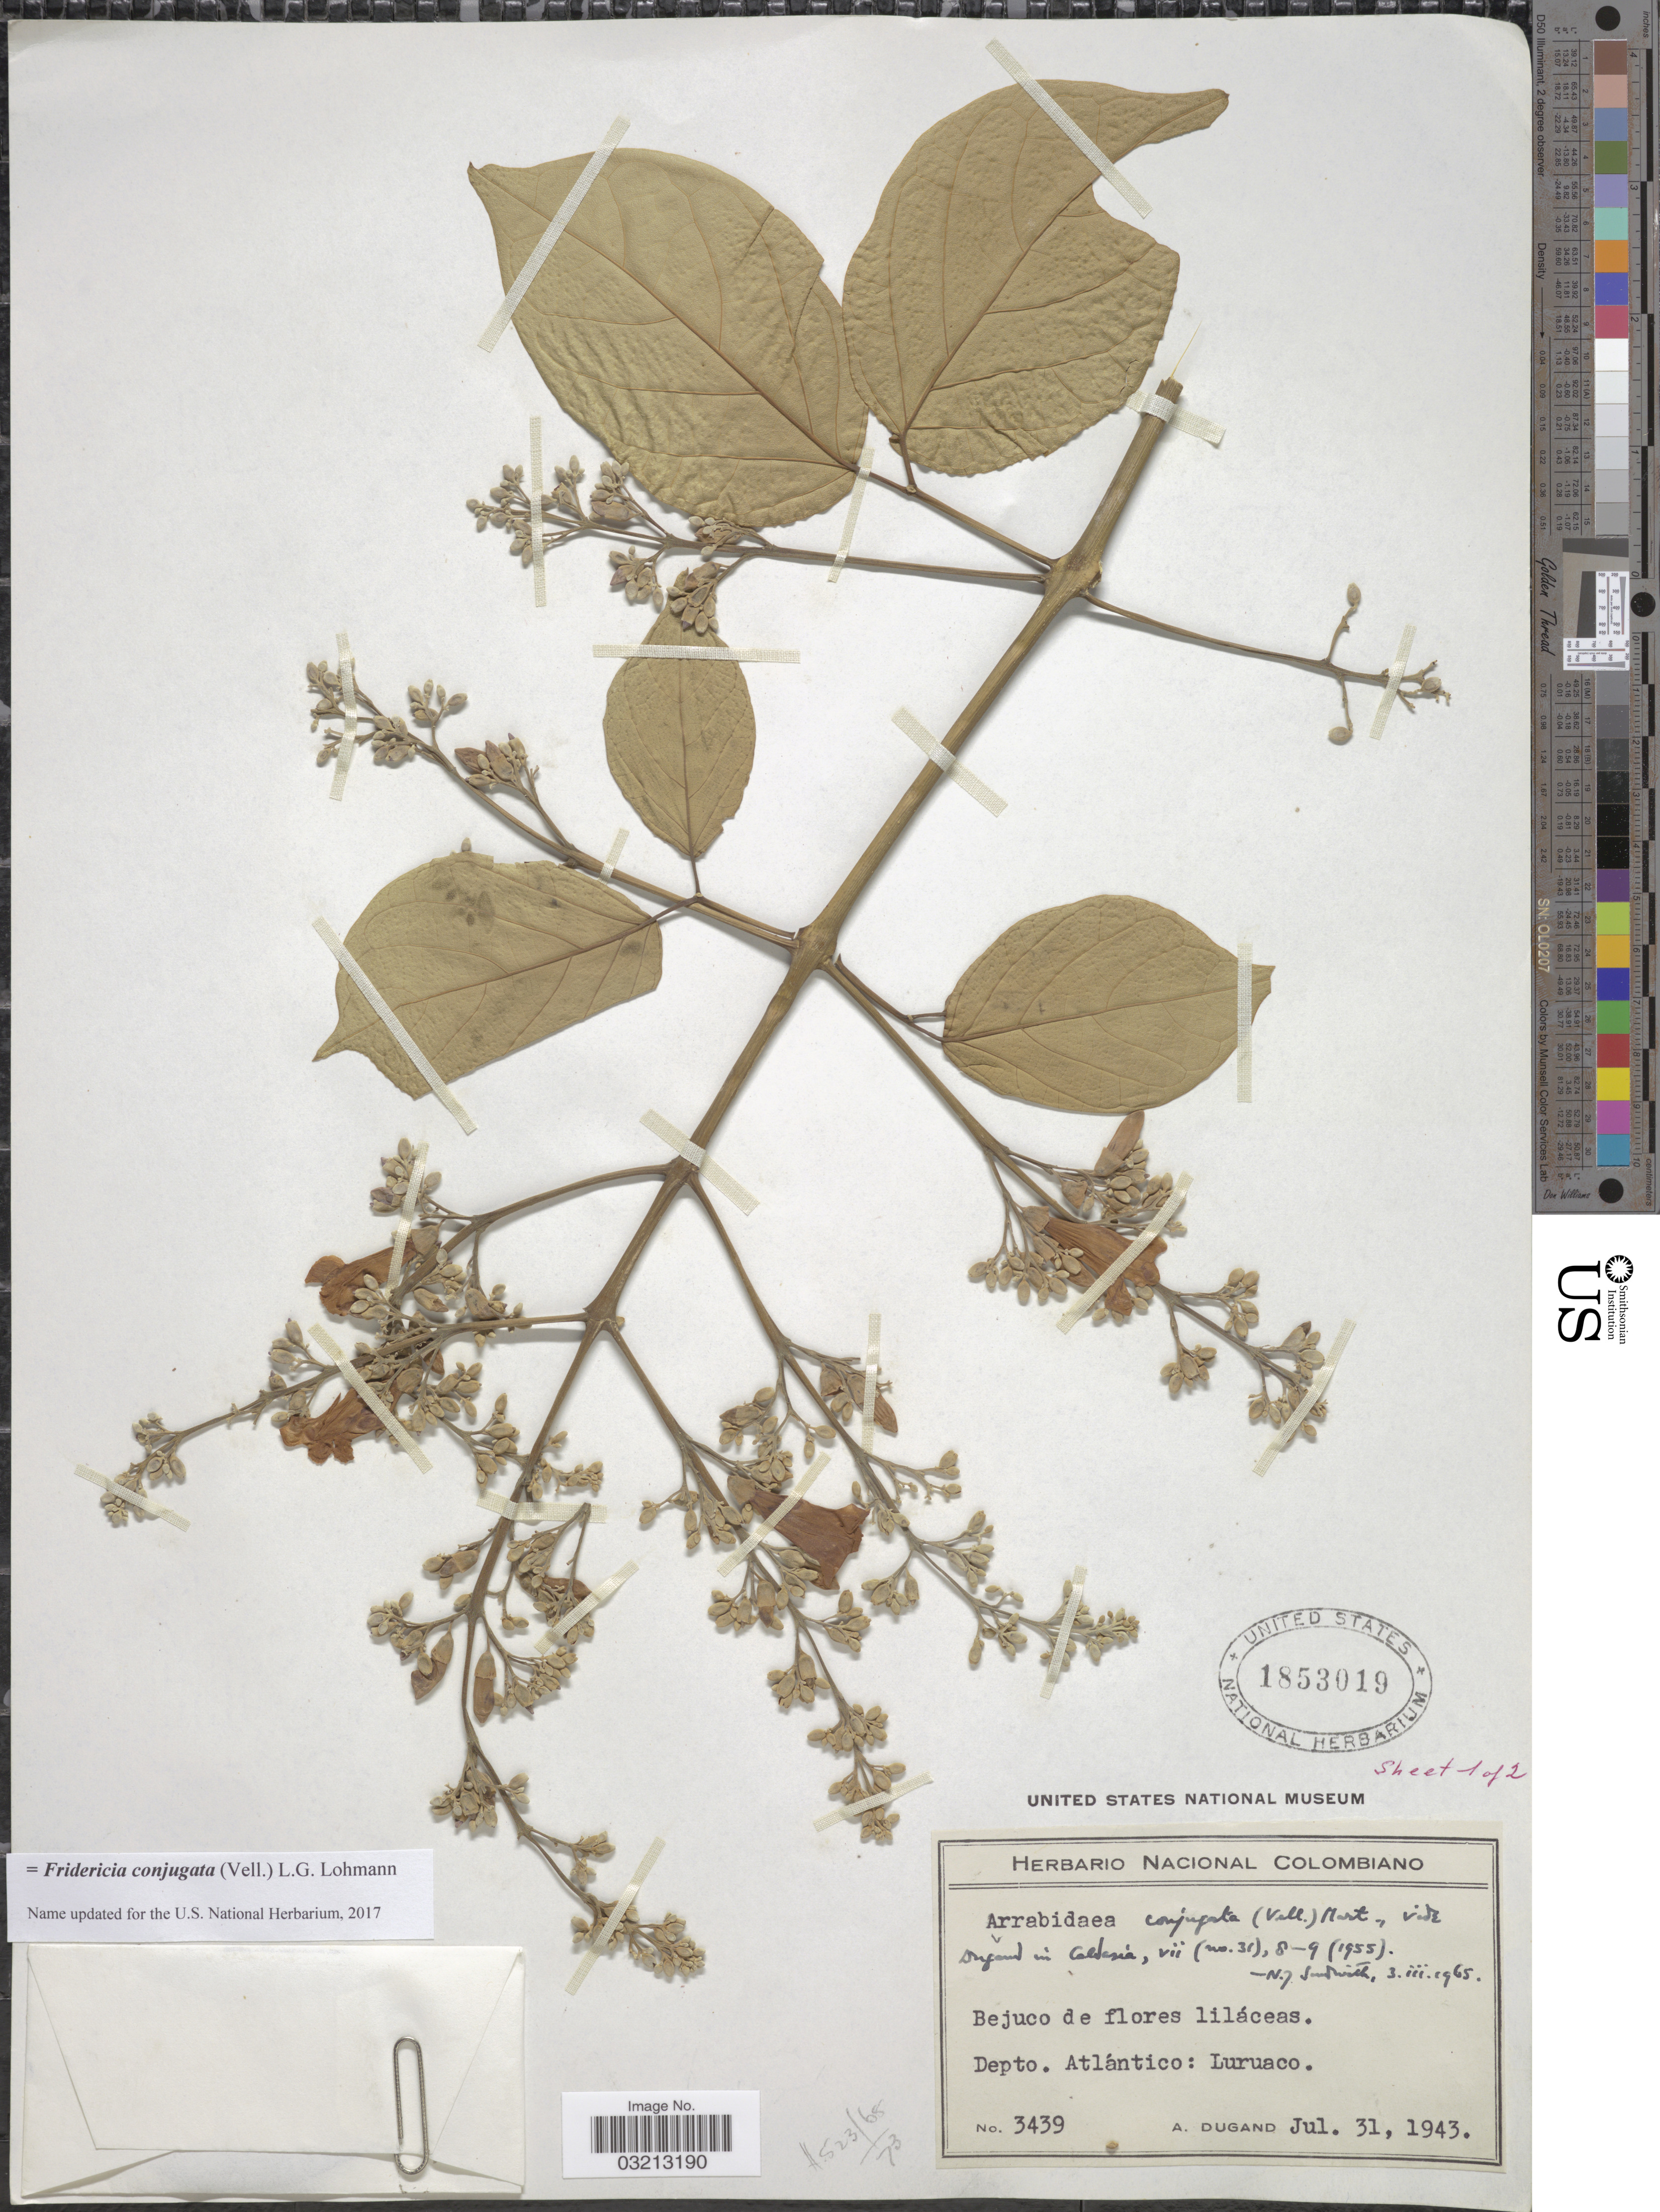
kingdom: Plantae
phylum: Tracheophyta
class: Magnoliopsida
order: Lamiales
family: Bignoniaceae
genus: Fridericia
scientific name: Fridericia conjugata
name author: (Vell.) L.G. Lohmann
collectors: A. Dugand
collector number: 3439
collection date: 1943-07-31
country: Colombia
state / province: Atlántico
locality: Depto. Atlántico: Luruaco.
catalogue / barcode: US 1853019